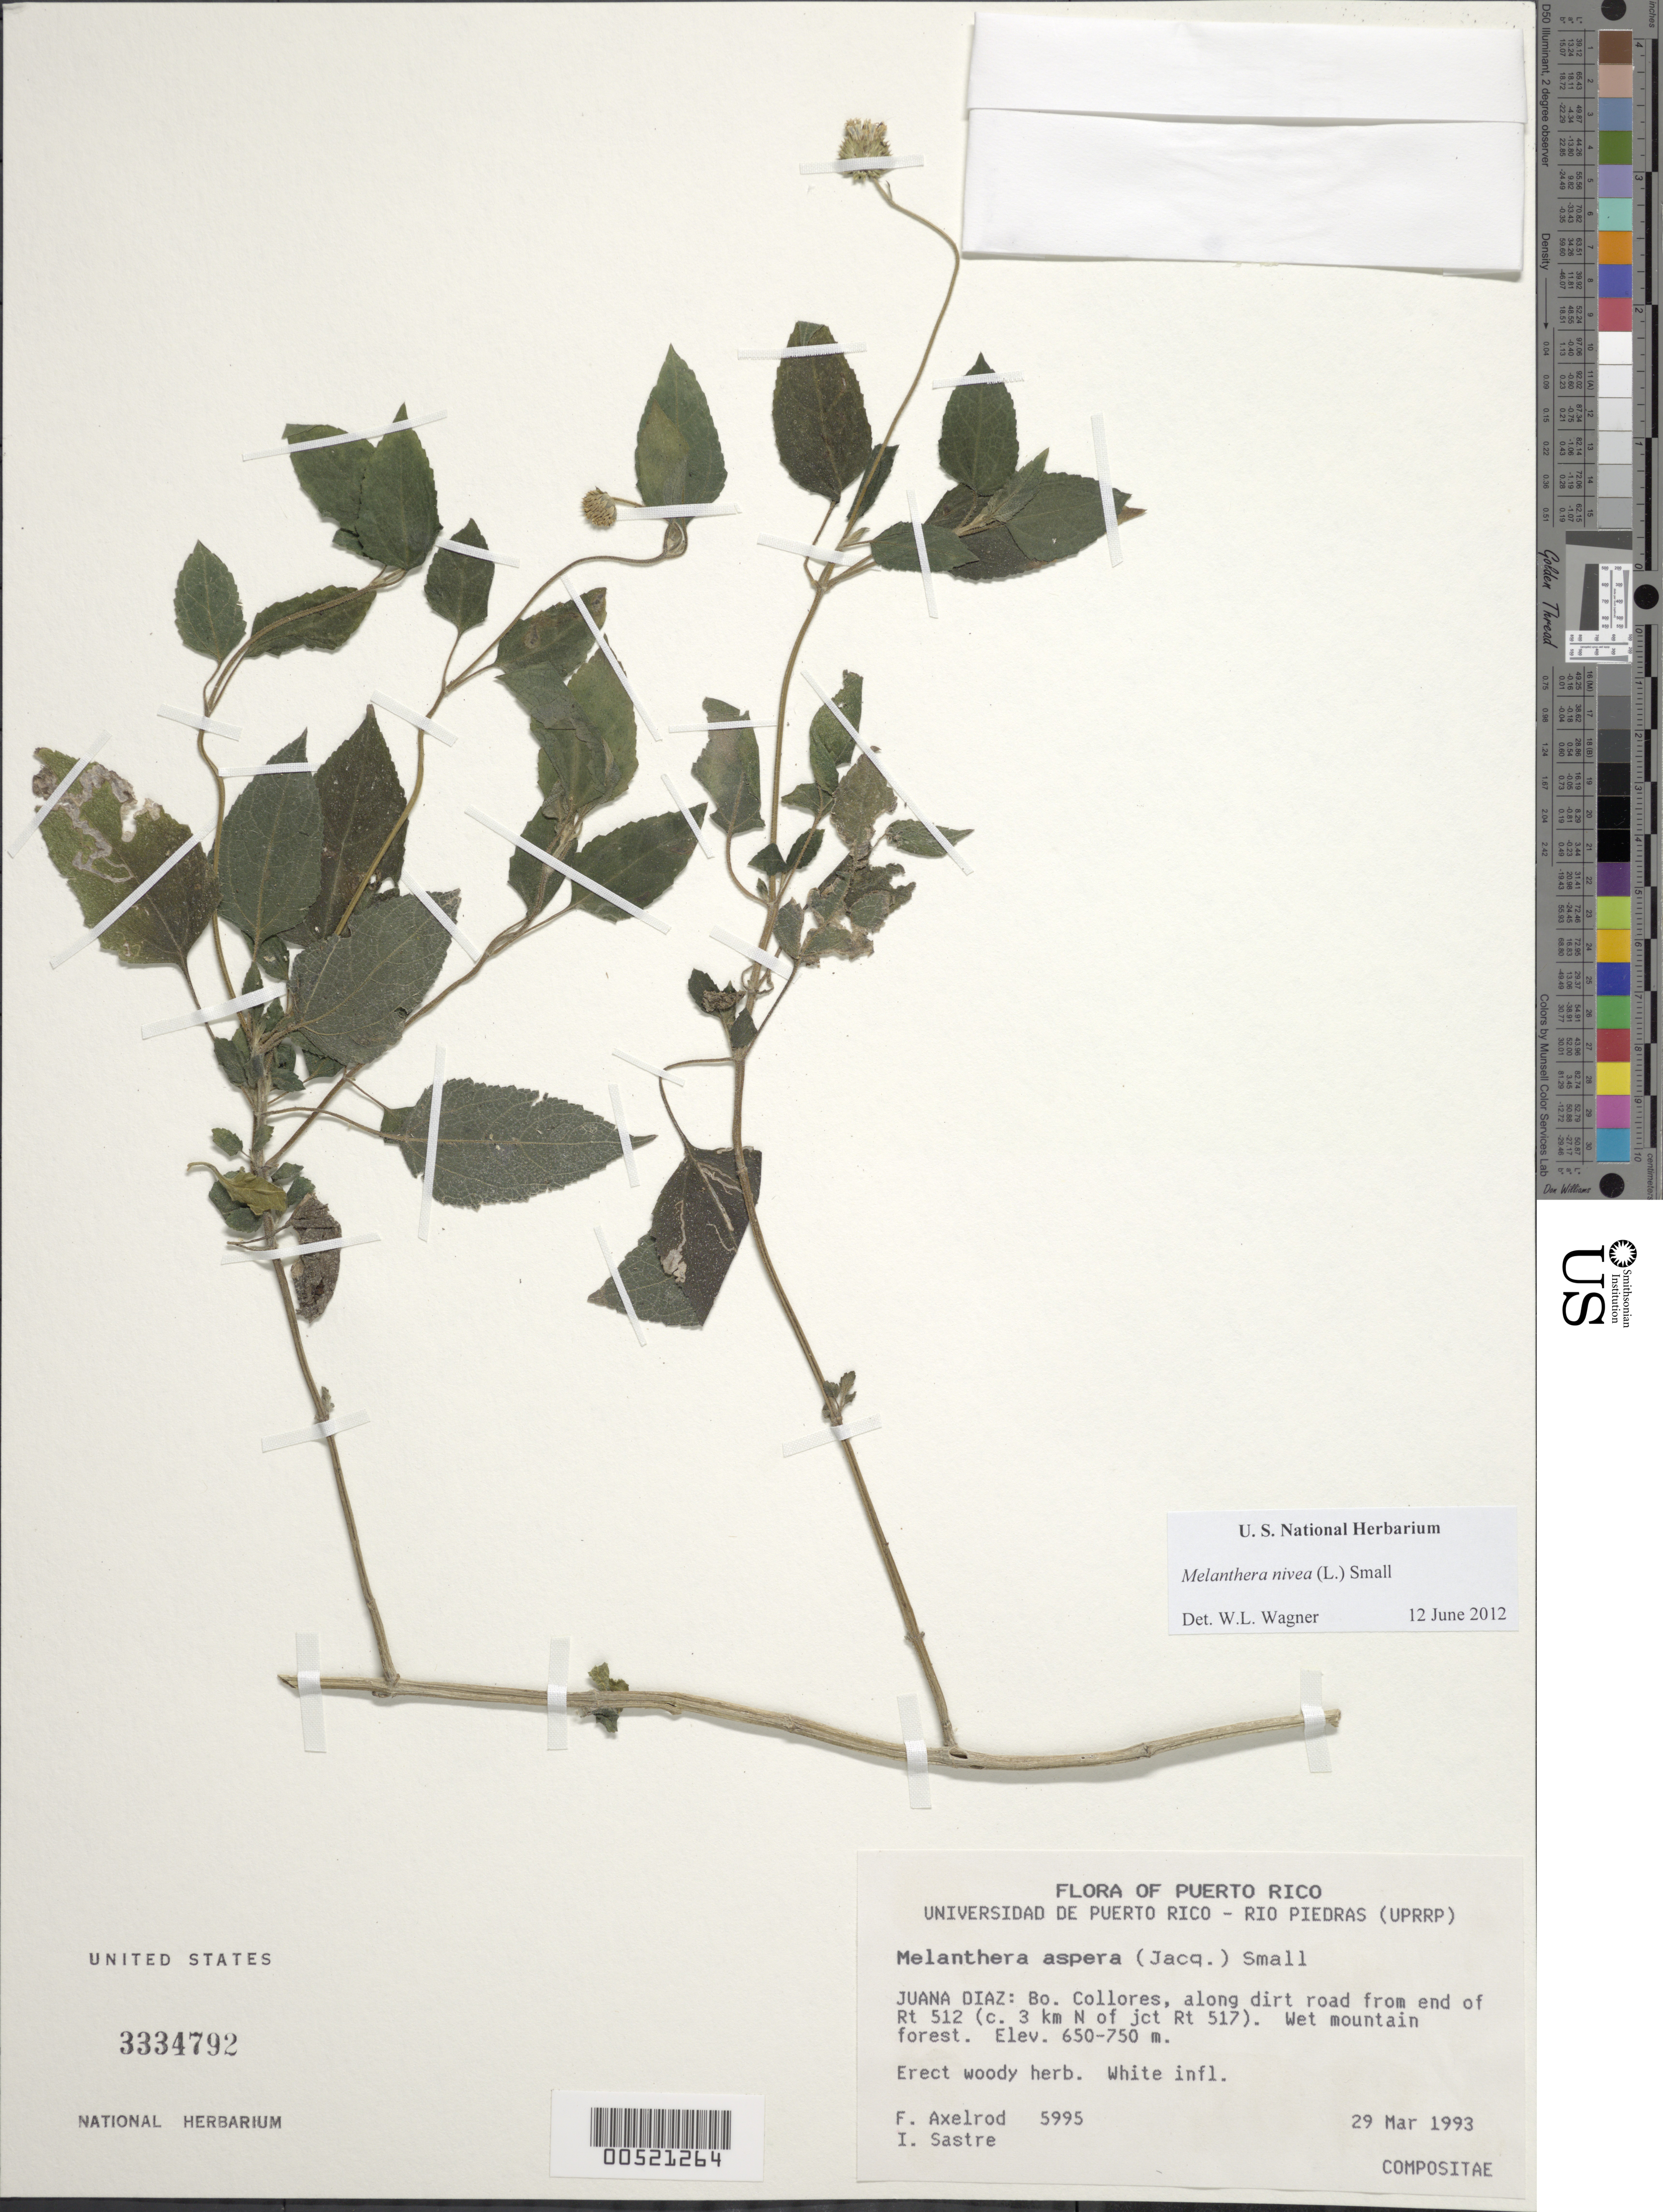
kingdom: Plantae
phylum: Tracheophyta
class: Magnoliopsida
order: Asterales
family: Asteraceae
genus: Melanthera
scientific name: Melanthera nivea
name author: (L.) Small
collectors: F. S. Axelrod & I. Sastre-de Jesús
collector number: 5995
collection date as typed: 29 Mar 1993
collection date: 1993-03-29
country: Puerto Rico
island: Greater Antilles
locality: Juana Diaz: Bo. Collores, along dirt road from end of Rt. 512 (Ca. 3 km N of jct Rt. 517).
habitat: Wet mountain forest.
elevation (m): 650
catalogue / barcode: US 3334792